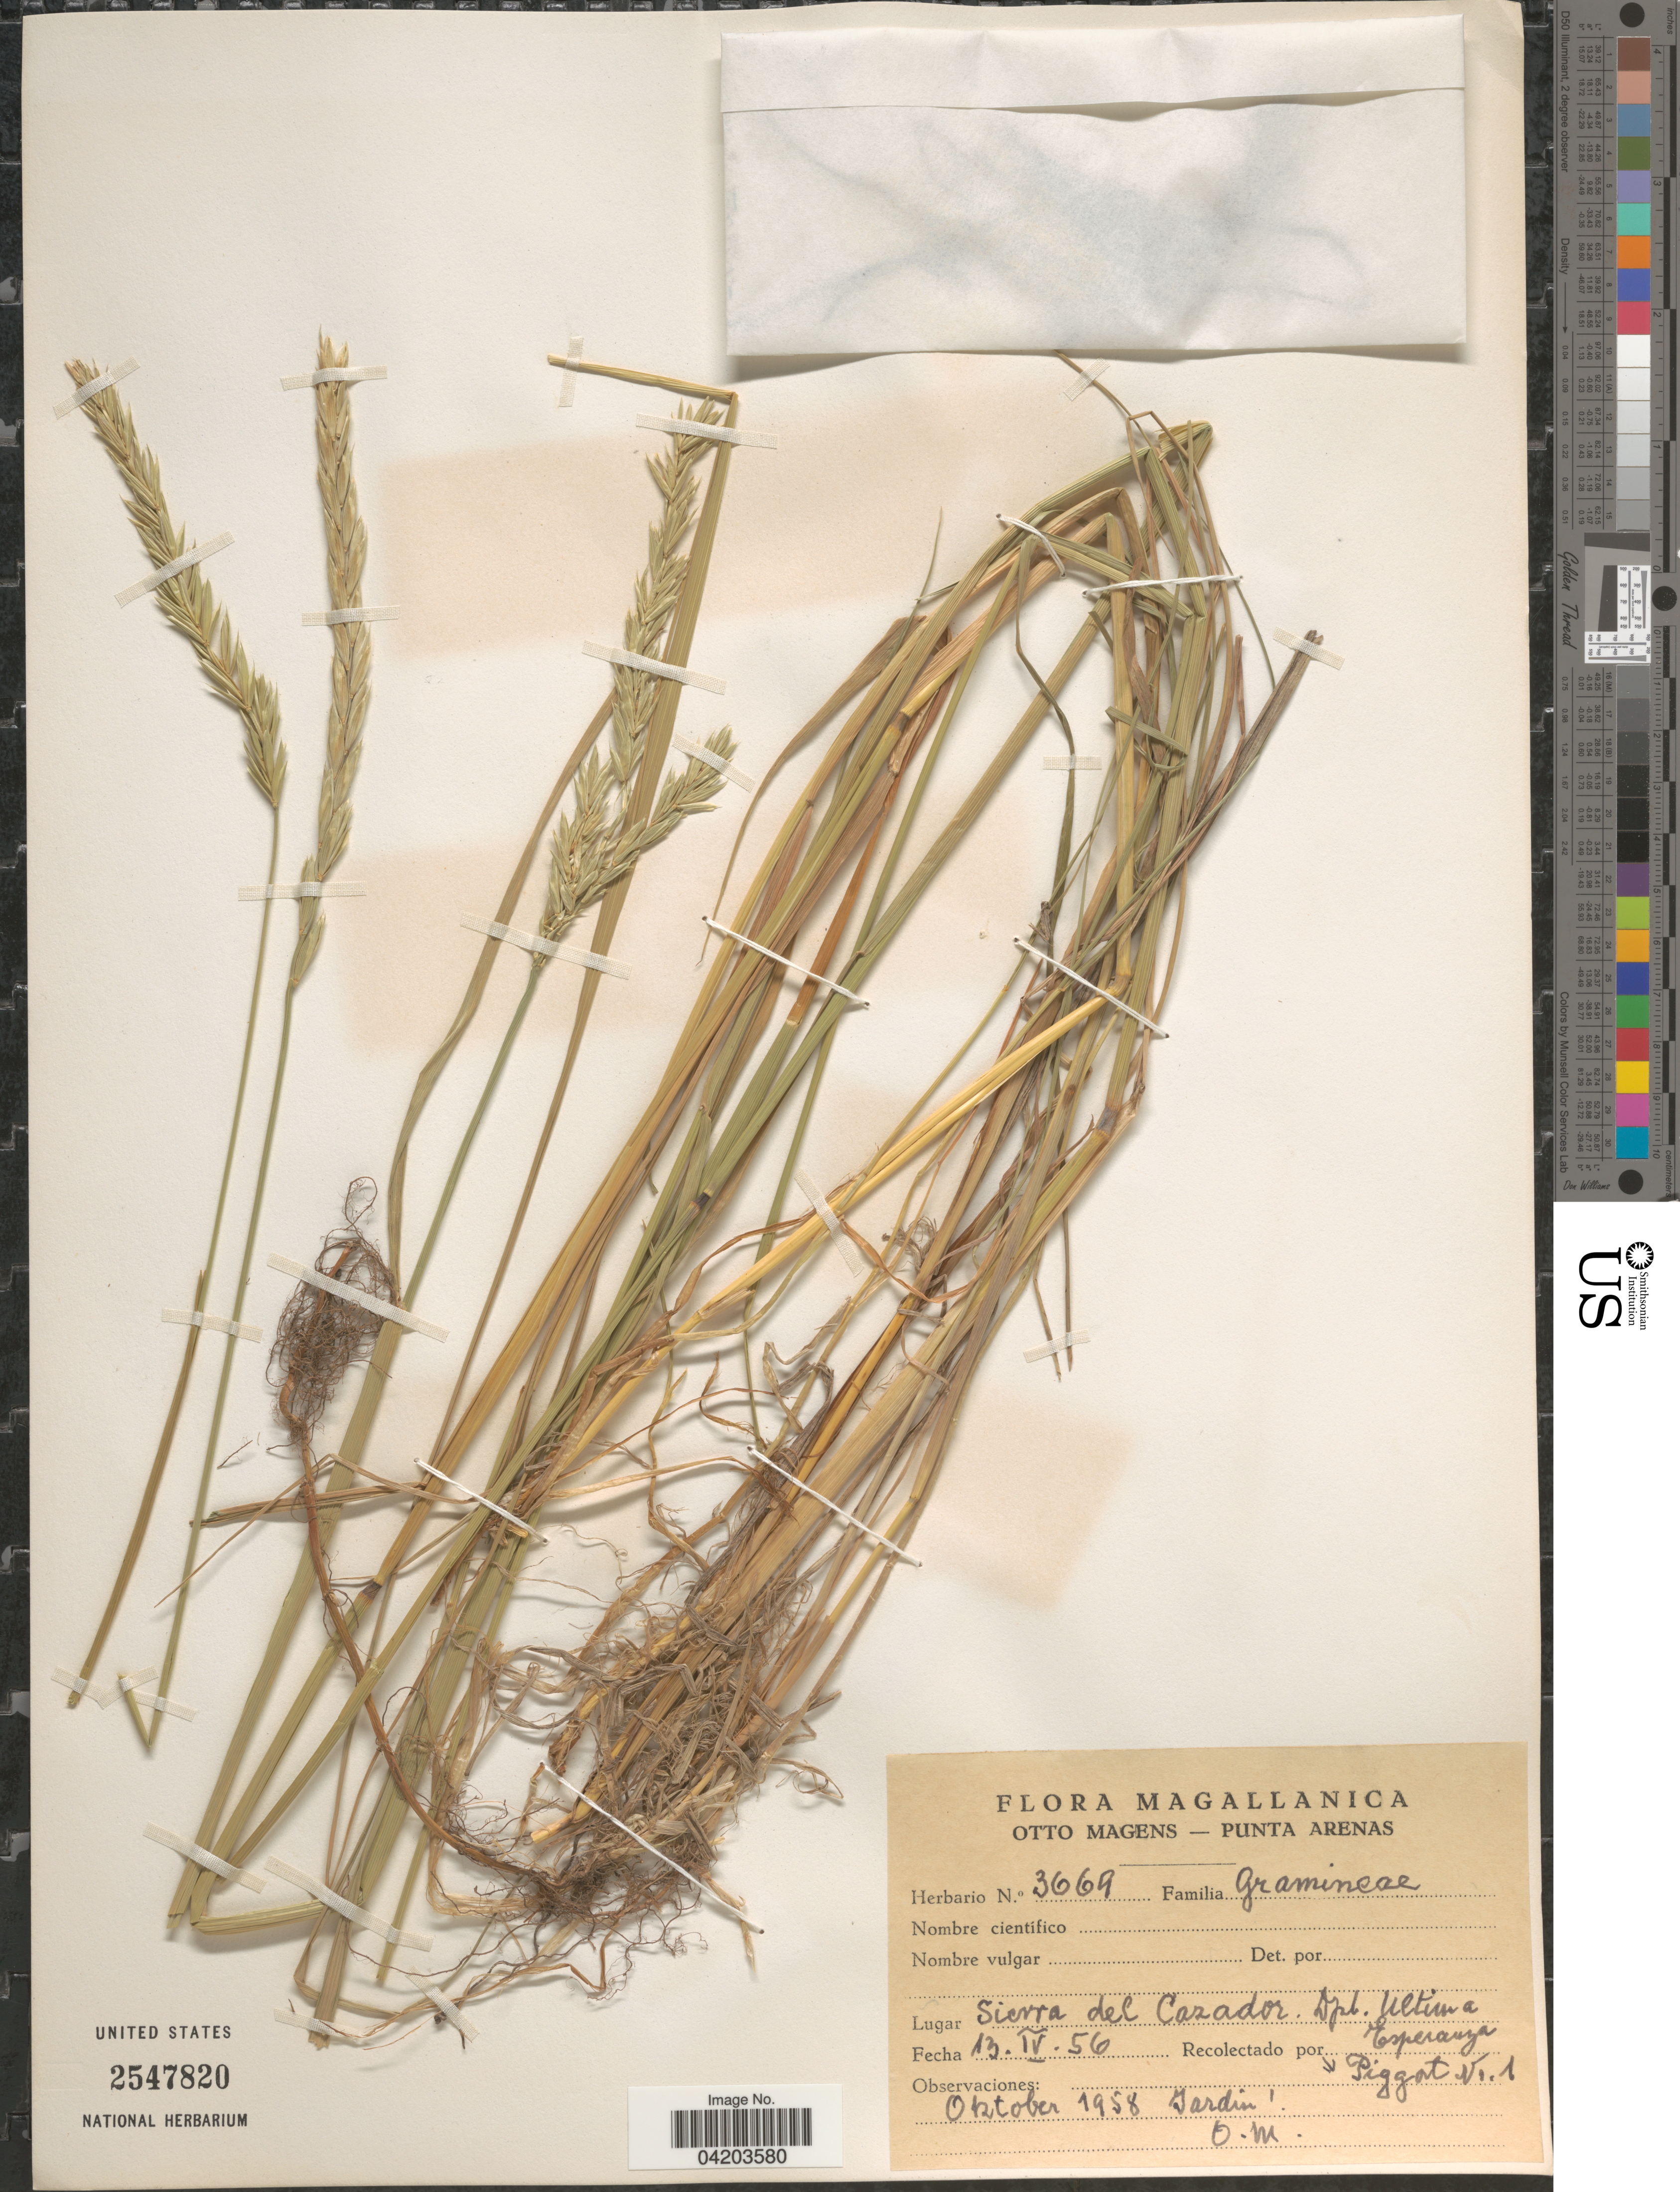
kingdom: Plantae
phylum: Tracheophyta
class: Liliopsida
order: Poales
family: Poaceae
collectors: O. Magens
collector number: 3669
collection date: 1958-10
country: Chile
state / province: Magallanes y de la Antártica Chilena (XII)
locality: Magallanica. Sierra del Cazador. Dpt. Ultima Esperanza. [unsure placement] Jardin.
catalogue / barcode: US 2547820